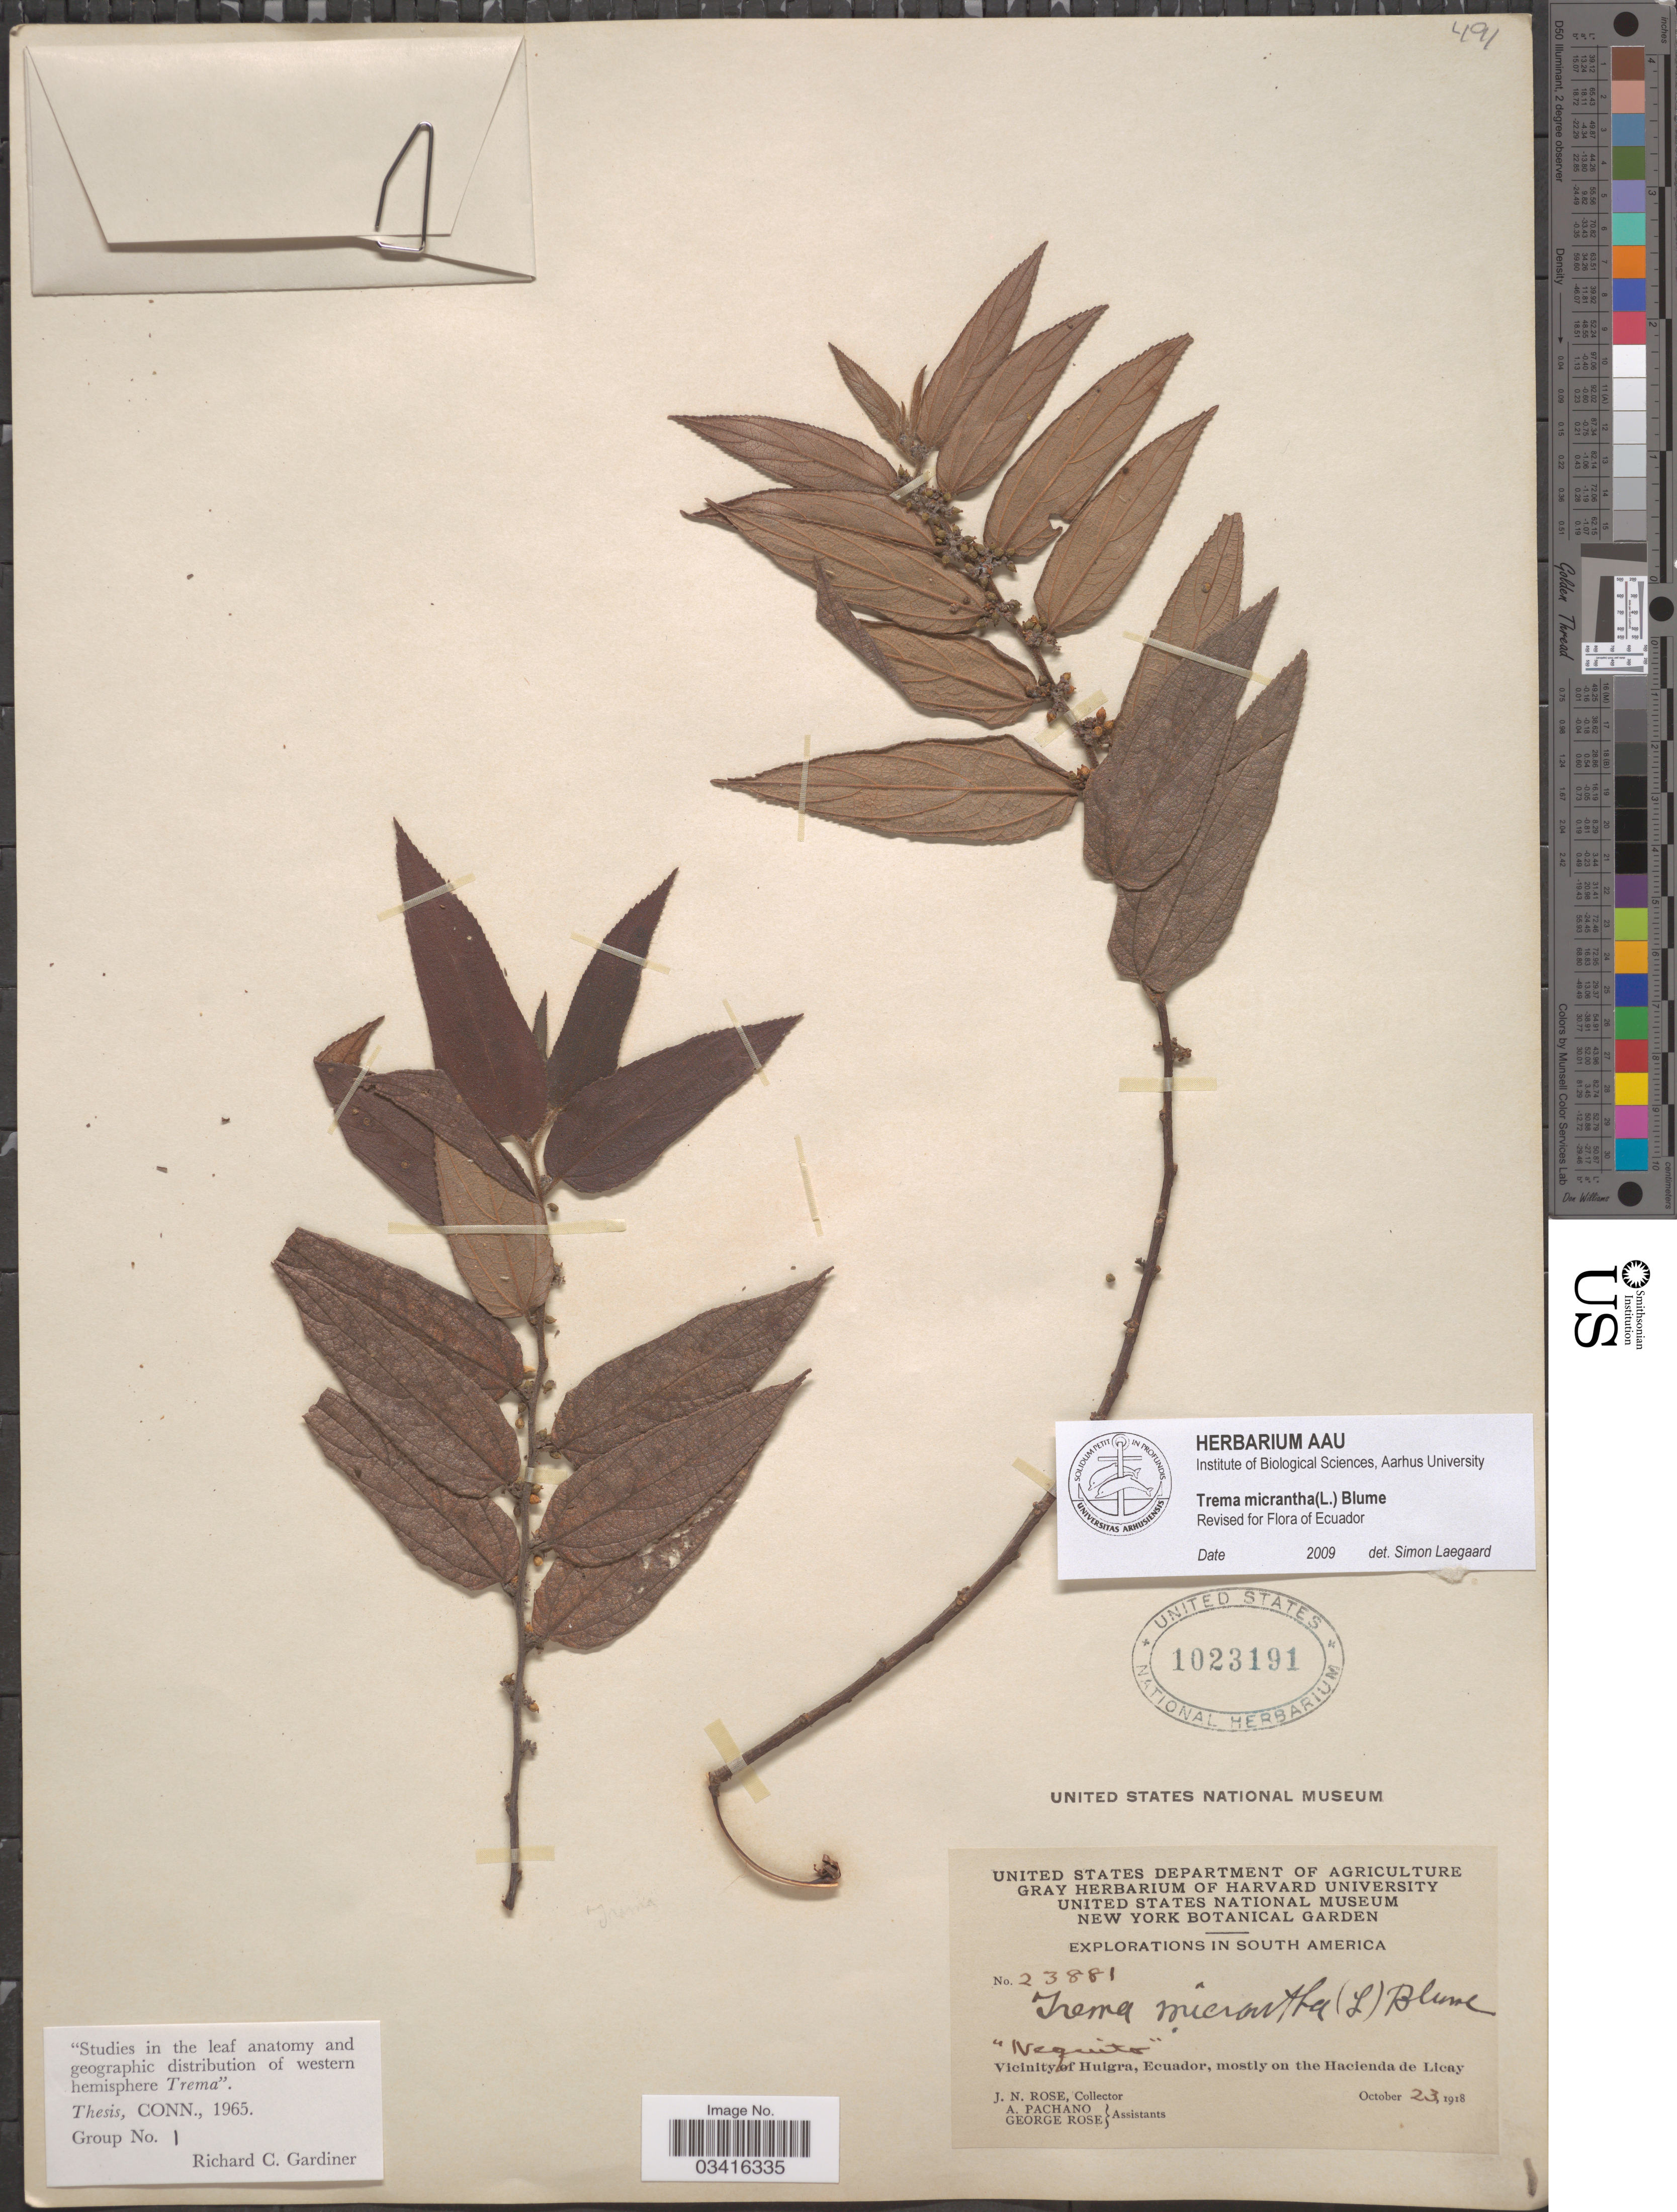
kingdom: Plantae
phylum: Tracheophyta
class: Magnoliopsida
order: Rosales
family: Cannabaceae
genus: Trema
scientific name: Trema micranthum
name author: (L.) Blume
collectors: J. N. Rose, A. Pachano & G. Rose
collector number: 23881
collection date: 1918-10-23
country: Ecuador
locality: Vicinity of Huigra, mostly on the Hacienda de Licay.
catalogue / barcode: US 1023191